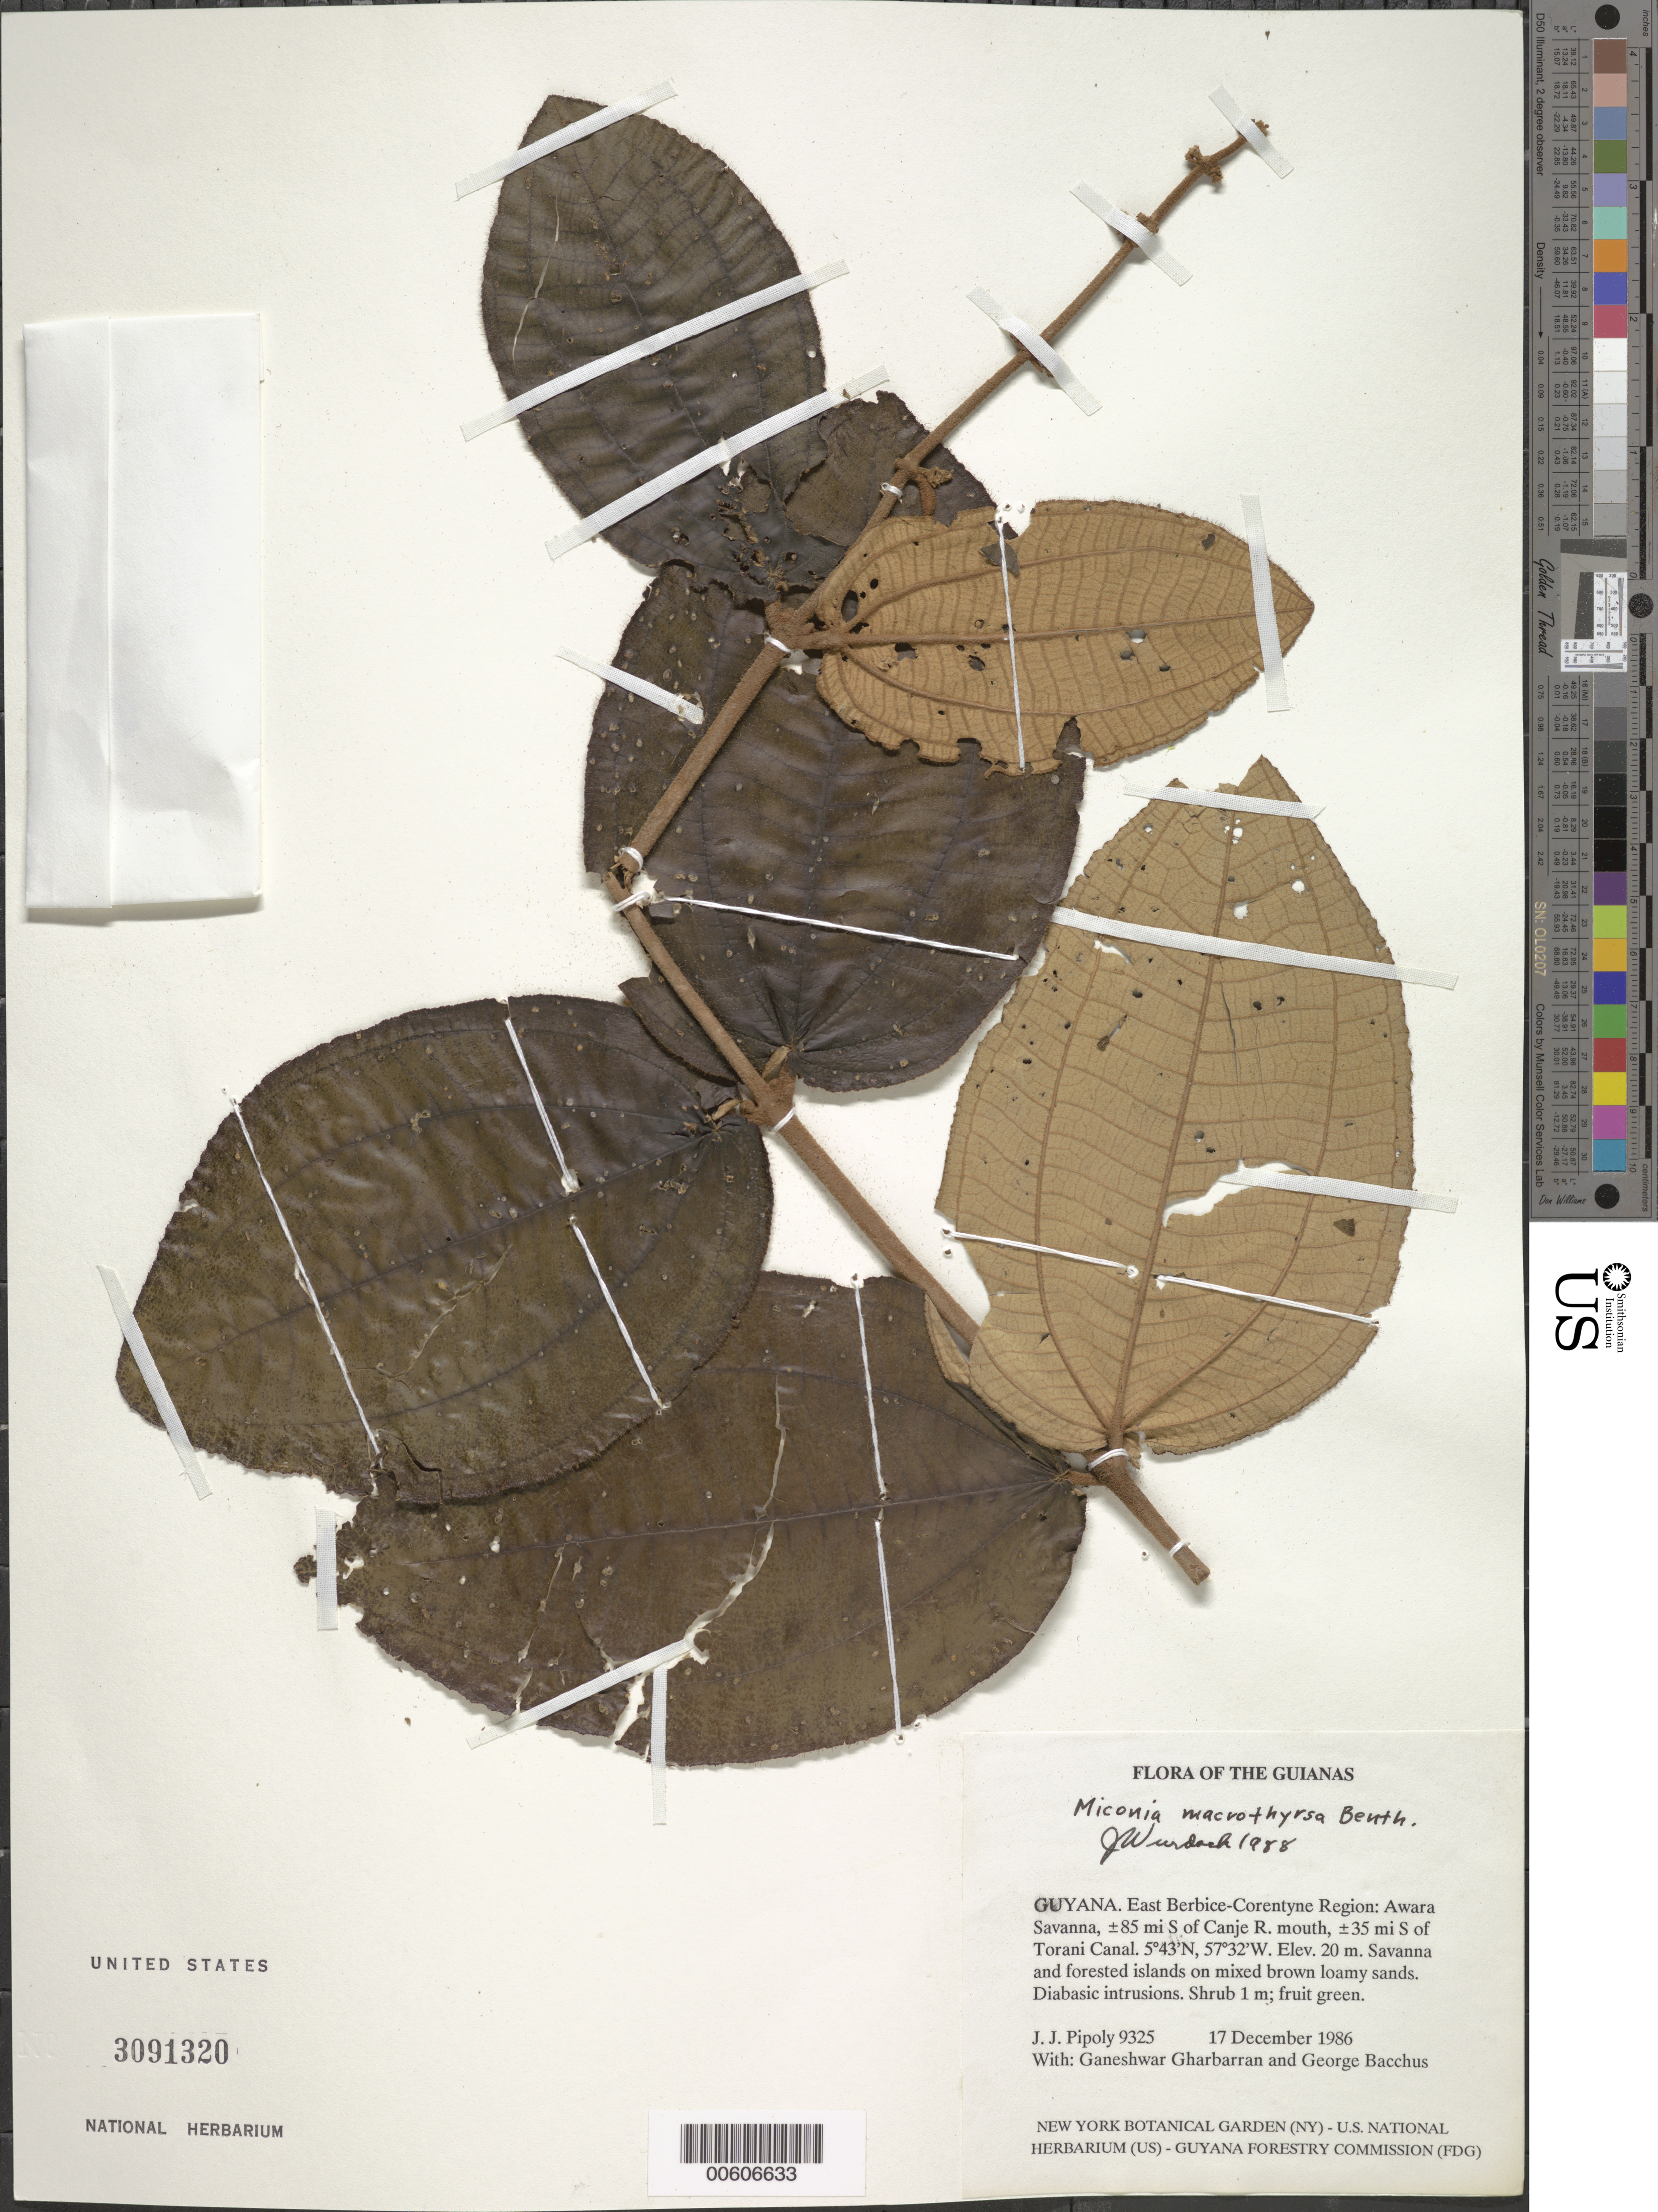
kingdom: Plantae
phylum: Tracheophyta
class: Magnoliopsida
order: Myrtales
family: Melastomataceae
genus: Miconia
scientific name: Miconia macrothyrsa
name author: Benth.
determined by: Wurdack, John J., (US), US (UNITED STATES)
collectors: J. J. Pipoly, G. Gharbarran & G. Bacchus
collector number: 9325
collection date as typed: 17 December 1986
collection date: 1986-12-17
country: Guyana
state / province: E. Berbice-Corentyne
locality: Awara Savanna, ±85 mi S of Canje R. mouth, ±35 mi S of Torani Canal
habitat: Savanna and forested islands on mixed brown loamy sands. Diabasic intrusions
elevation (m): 20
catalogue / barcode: US 3091320